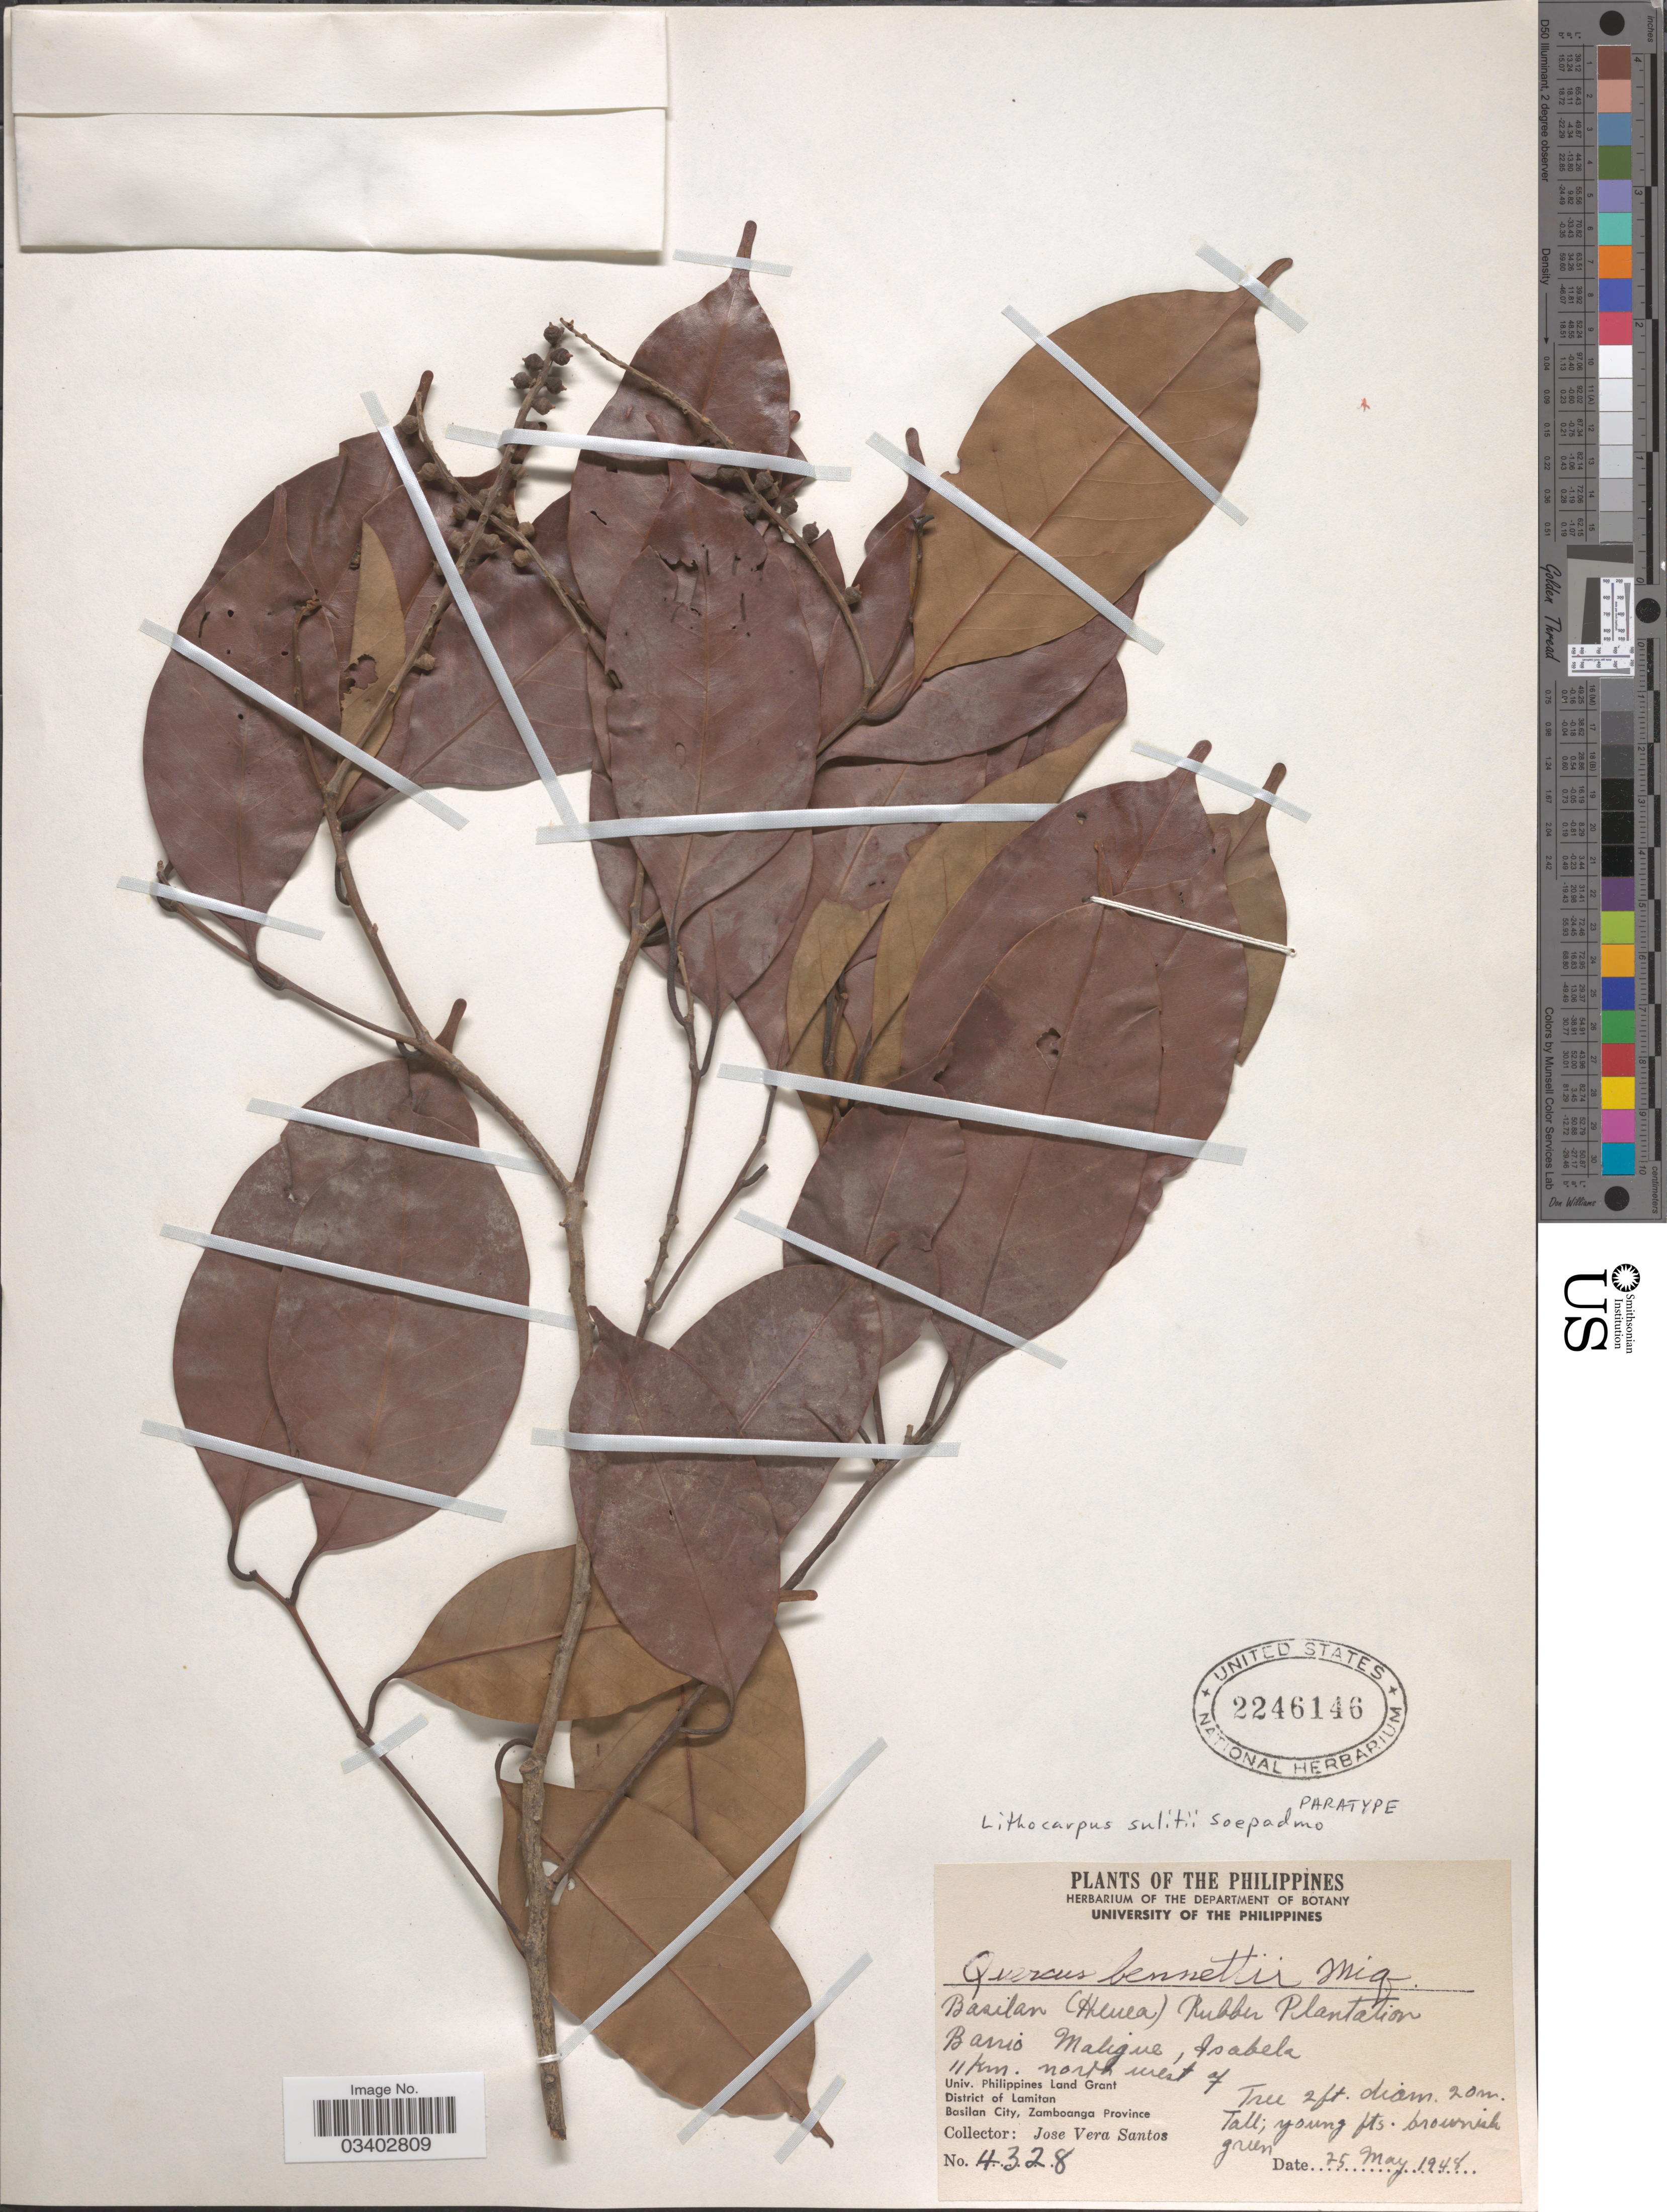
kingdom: Plantae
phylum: Tracheophyta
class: Magnoliopsida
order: Fagales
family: Fagaceae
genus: Lithocarpus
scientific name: Lithocarpus sulitii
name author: Soepadmo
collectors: J. V. Santos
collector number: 4328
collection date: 1948-05-25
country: Philippines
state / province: Muslim Mindanao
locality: Barrio Maligue, Isabela, 11 km. north west of Univ. Philippines Land Grant. District of Lamitan. Basilan City, Zamboanga Province.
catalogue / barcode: US 2246146